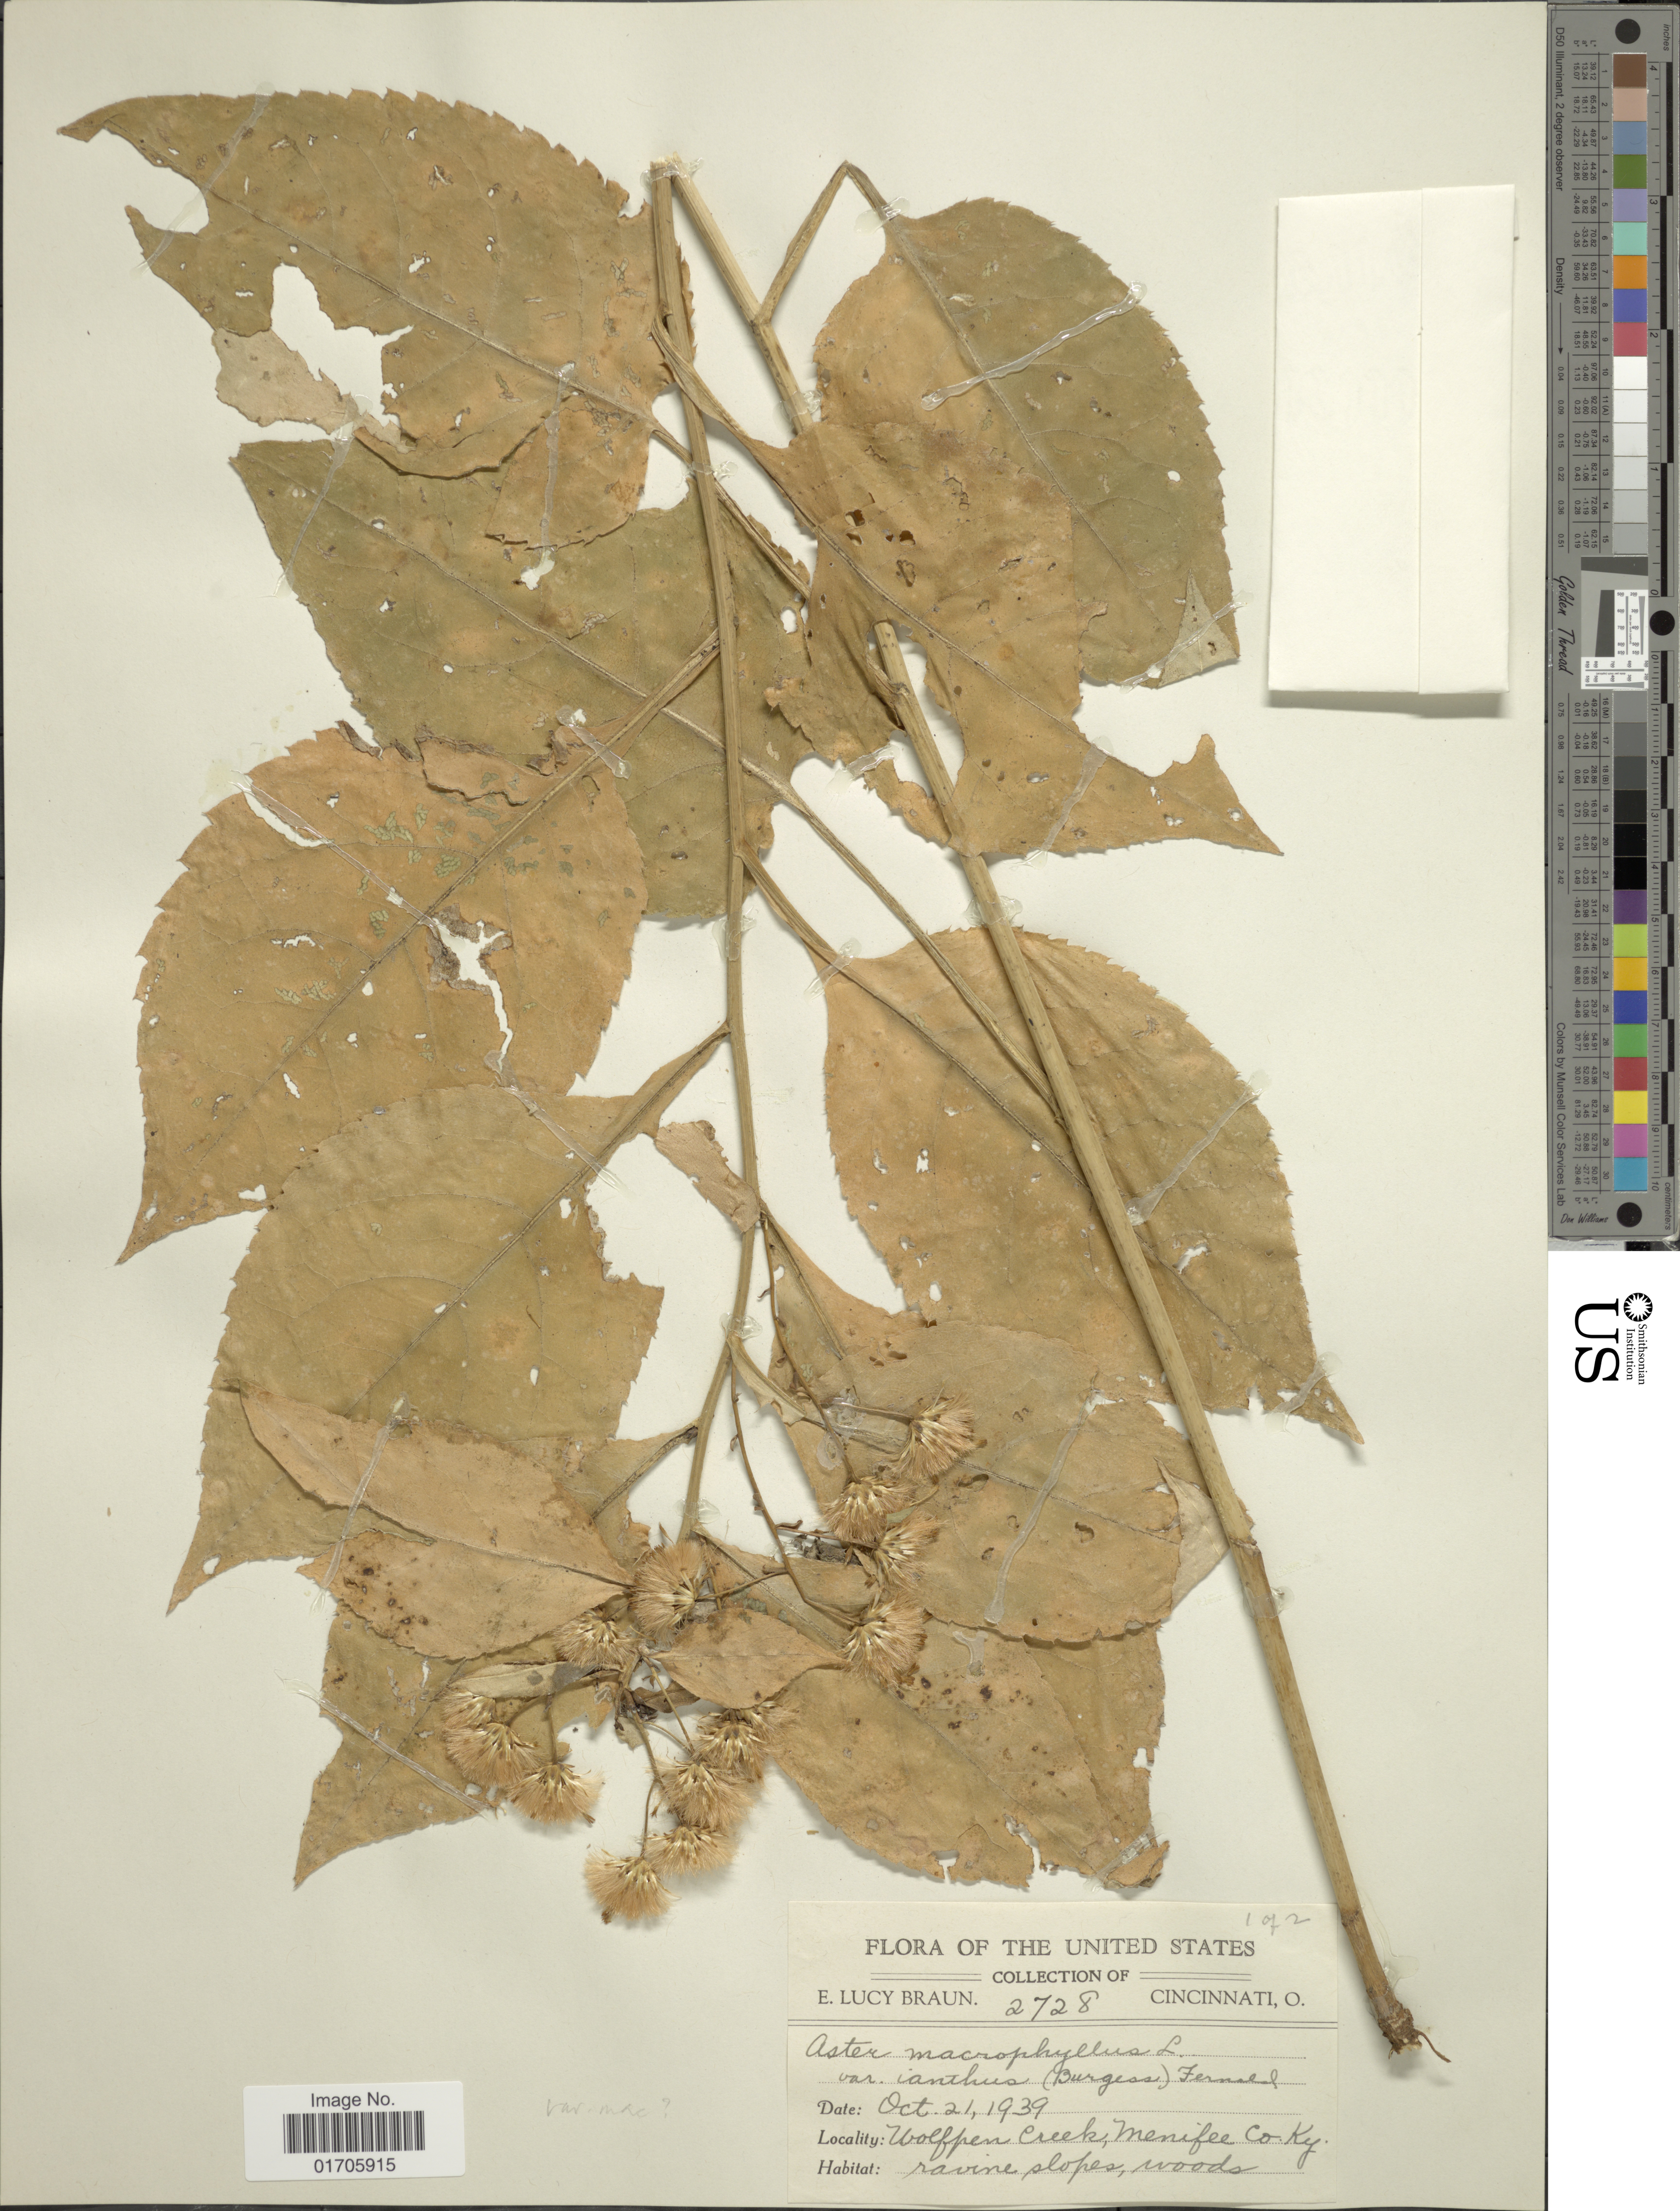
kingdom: Plantae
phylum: Tracheophyta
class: Magnoliopsida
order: Asterales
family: Asteraceae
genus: Eurybia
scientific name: Eurybia macrophylla var. ianthina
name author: (E.S. Burgess) G. Wilh. & Rericha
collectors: E. L. Braun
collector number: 2728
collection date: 1939-10-21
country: United States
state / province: Kentucky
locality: Wolfpen Creek, Menifee Co.